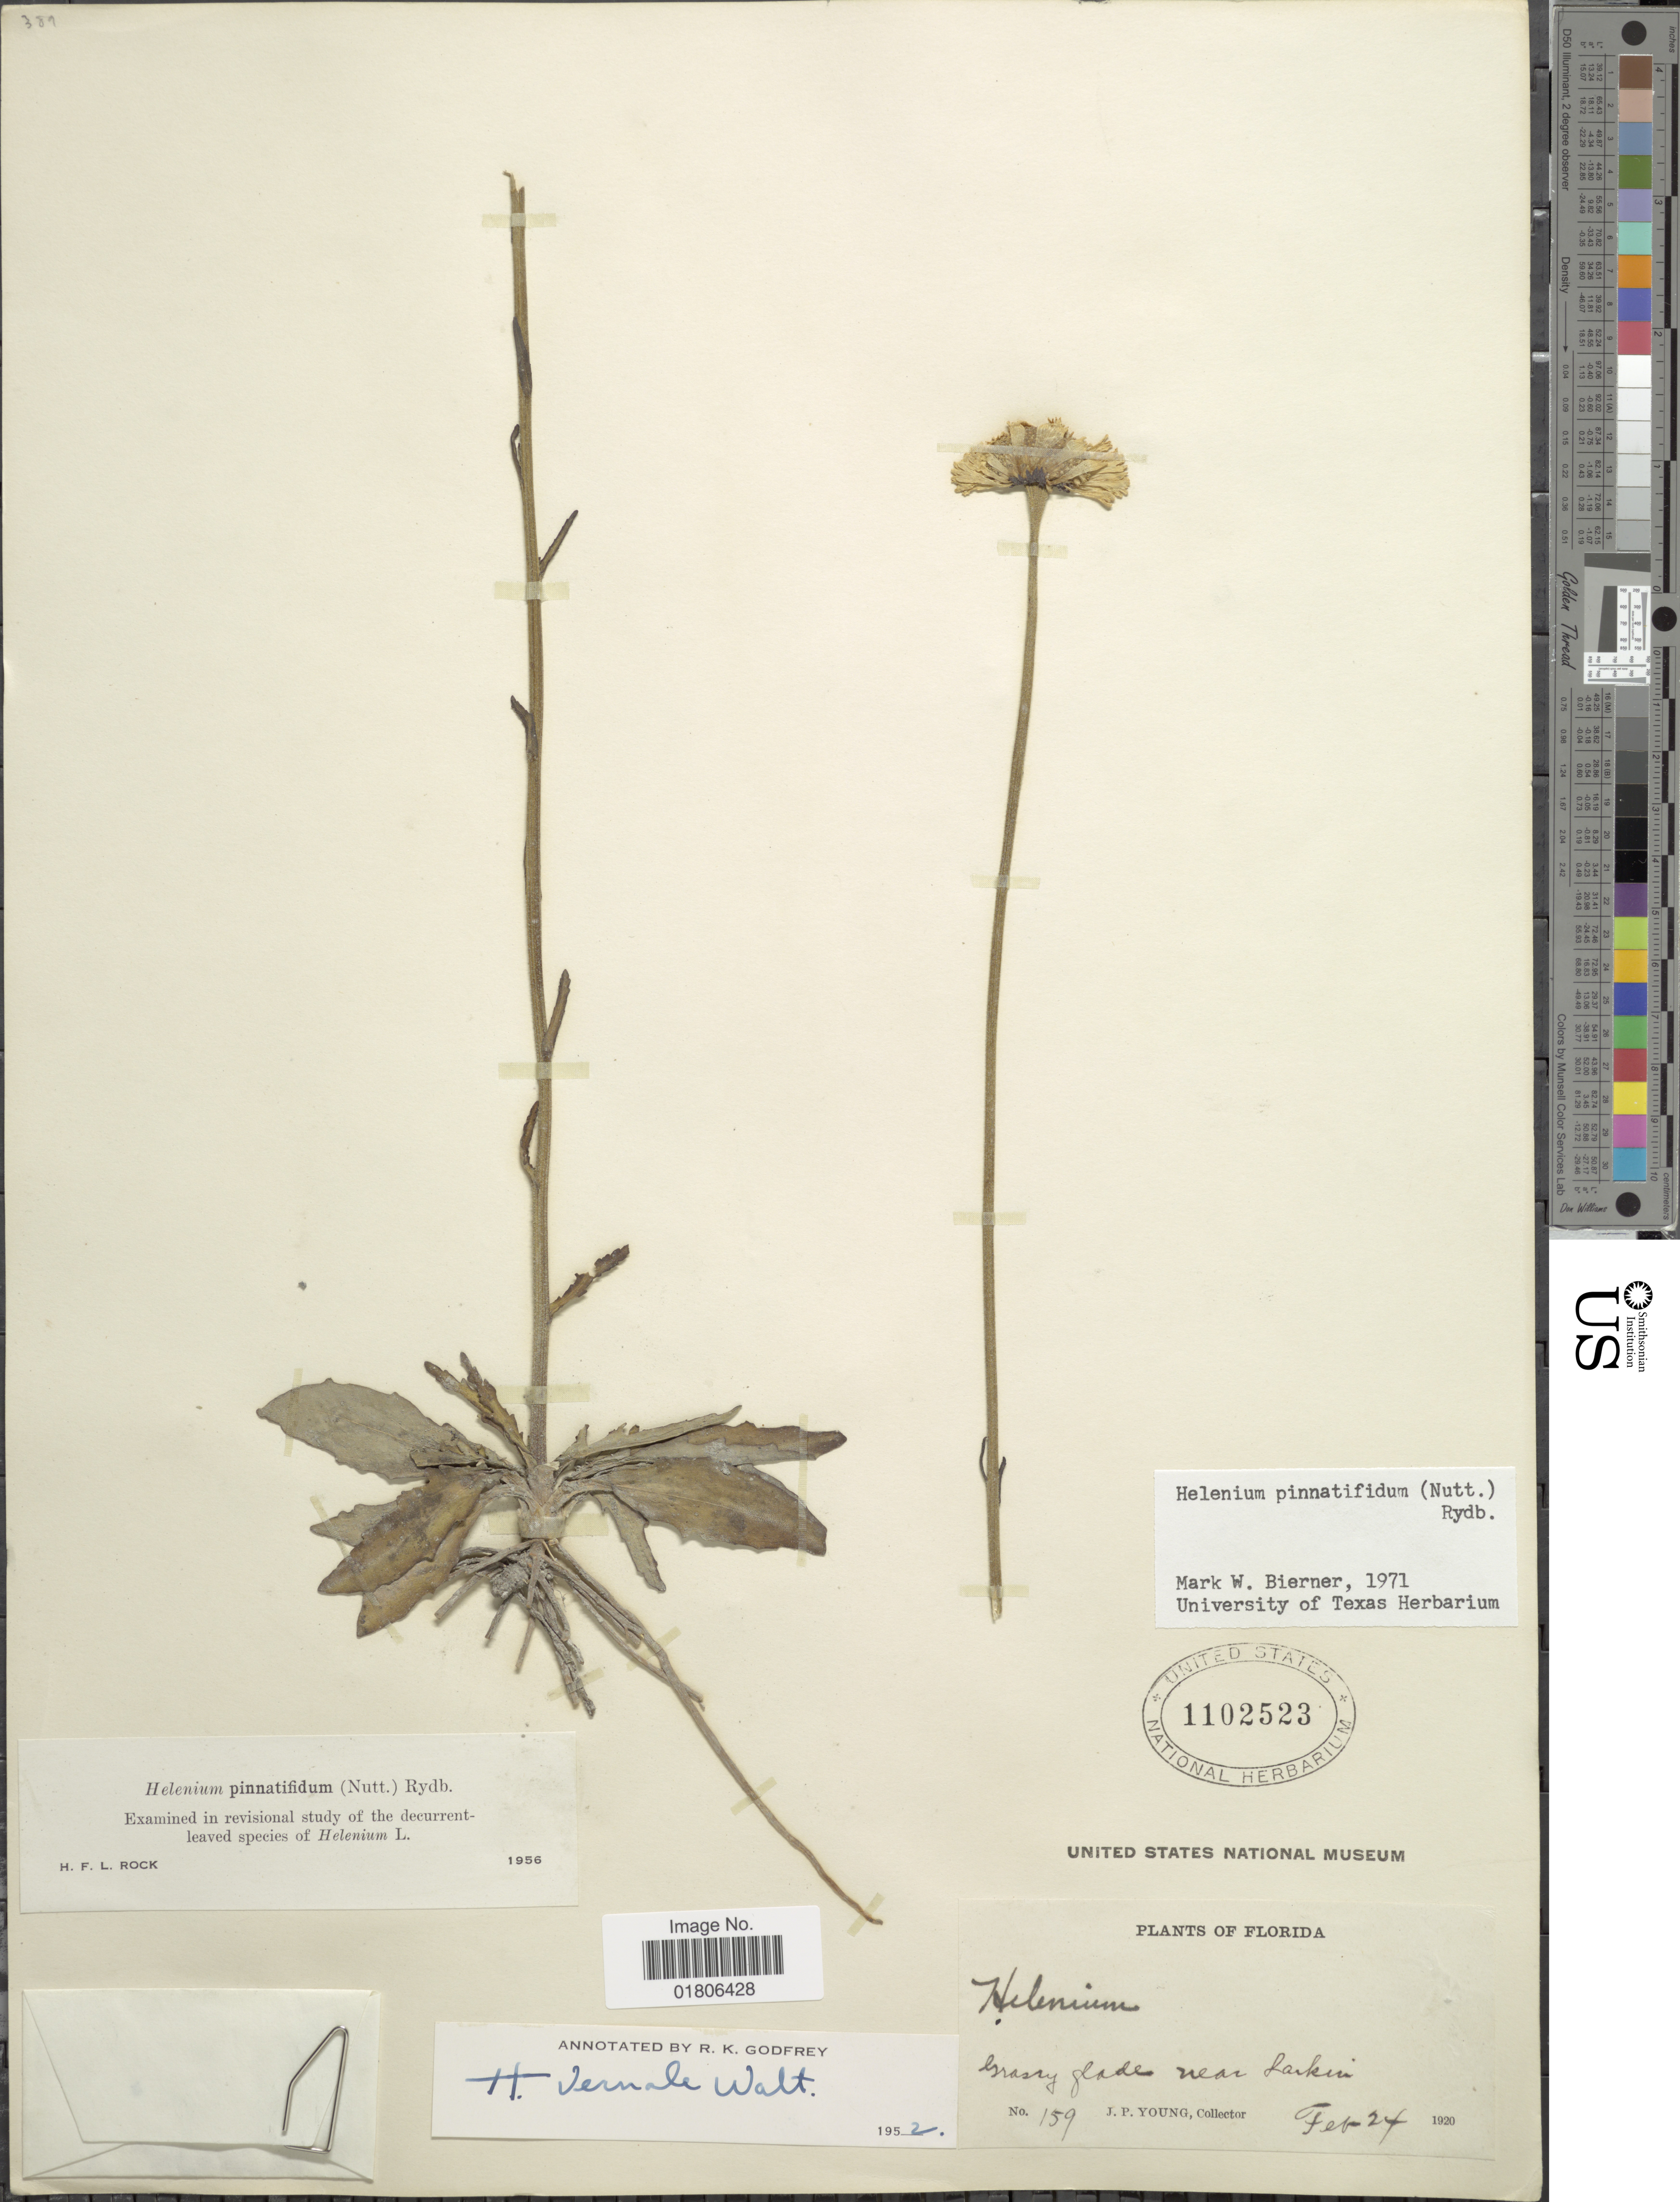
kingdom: Plantae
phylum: Tracheophyta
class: Magnoliopsida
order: Asterales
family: Asteraceae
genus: Helenium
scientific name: Helenium pinnatifidum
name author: (Schwein. ex Nutt.) Rydb.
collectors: J. P. Young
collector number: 159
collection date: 1920-02-24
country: United States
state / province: Florida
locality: Grassy glade near Laikin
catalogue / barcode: US 1102523